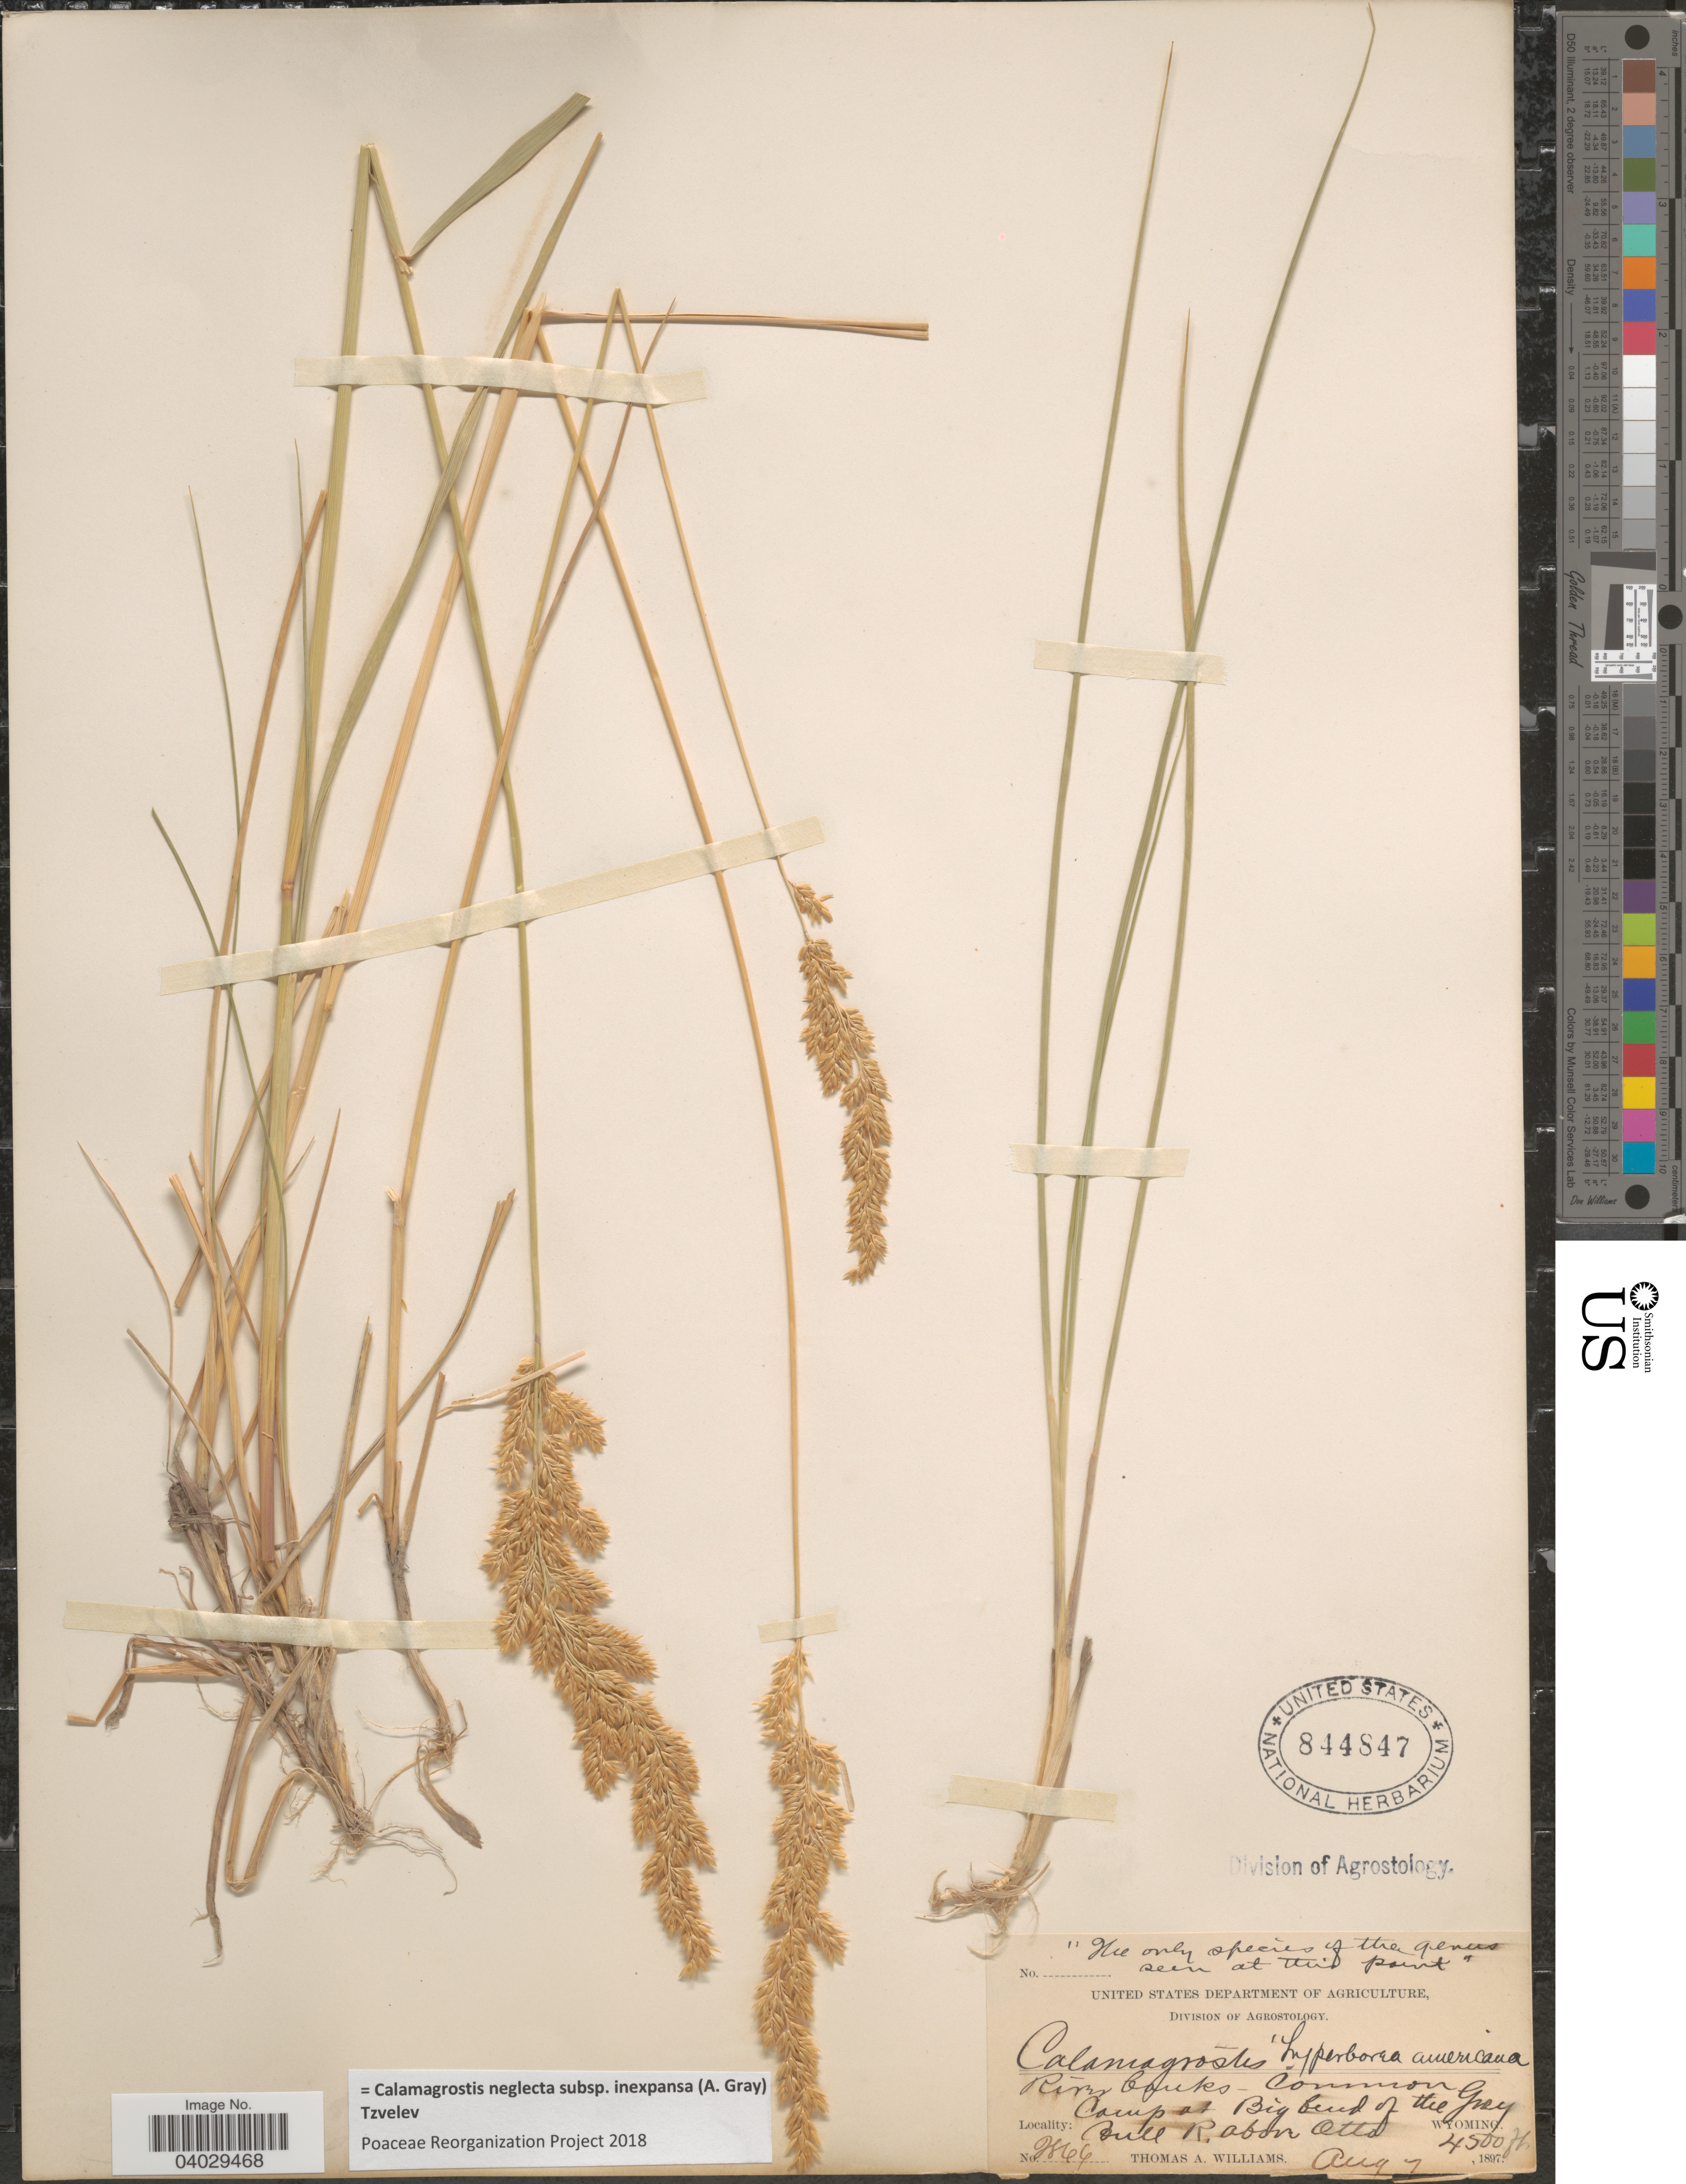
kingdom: Plantae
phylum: Tracheophyta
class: Liliopsida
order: Poales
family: Poaceae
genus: Calamagrostis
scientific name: Calamagrostis neglecta subsp. inexpansa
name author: (A. Gray) Tzvelev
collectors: T. A. Williams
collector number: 2866*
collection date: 1897-08-07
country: United States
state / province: Wyoming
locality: River banks - Common. Camp at Big Bend of the Grey Bull R. above Otto.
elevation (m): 1372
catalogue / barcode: US 844847